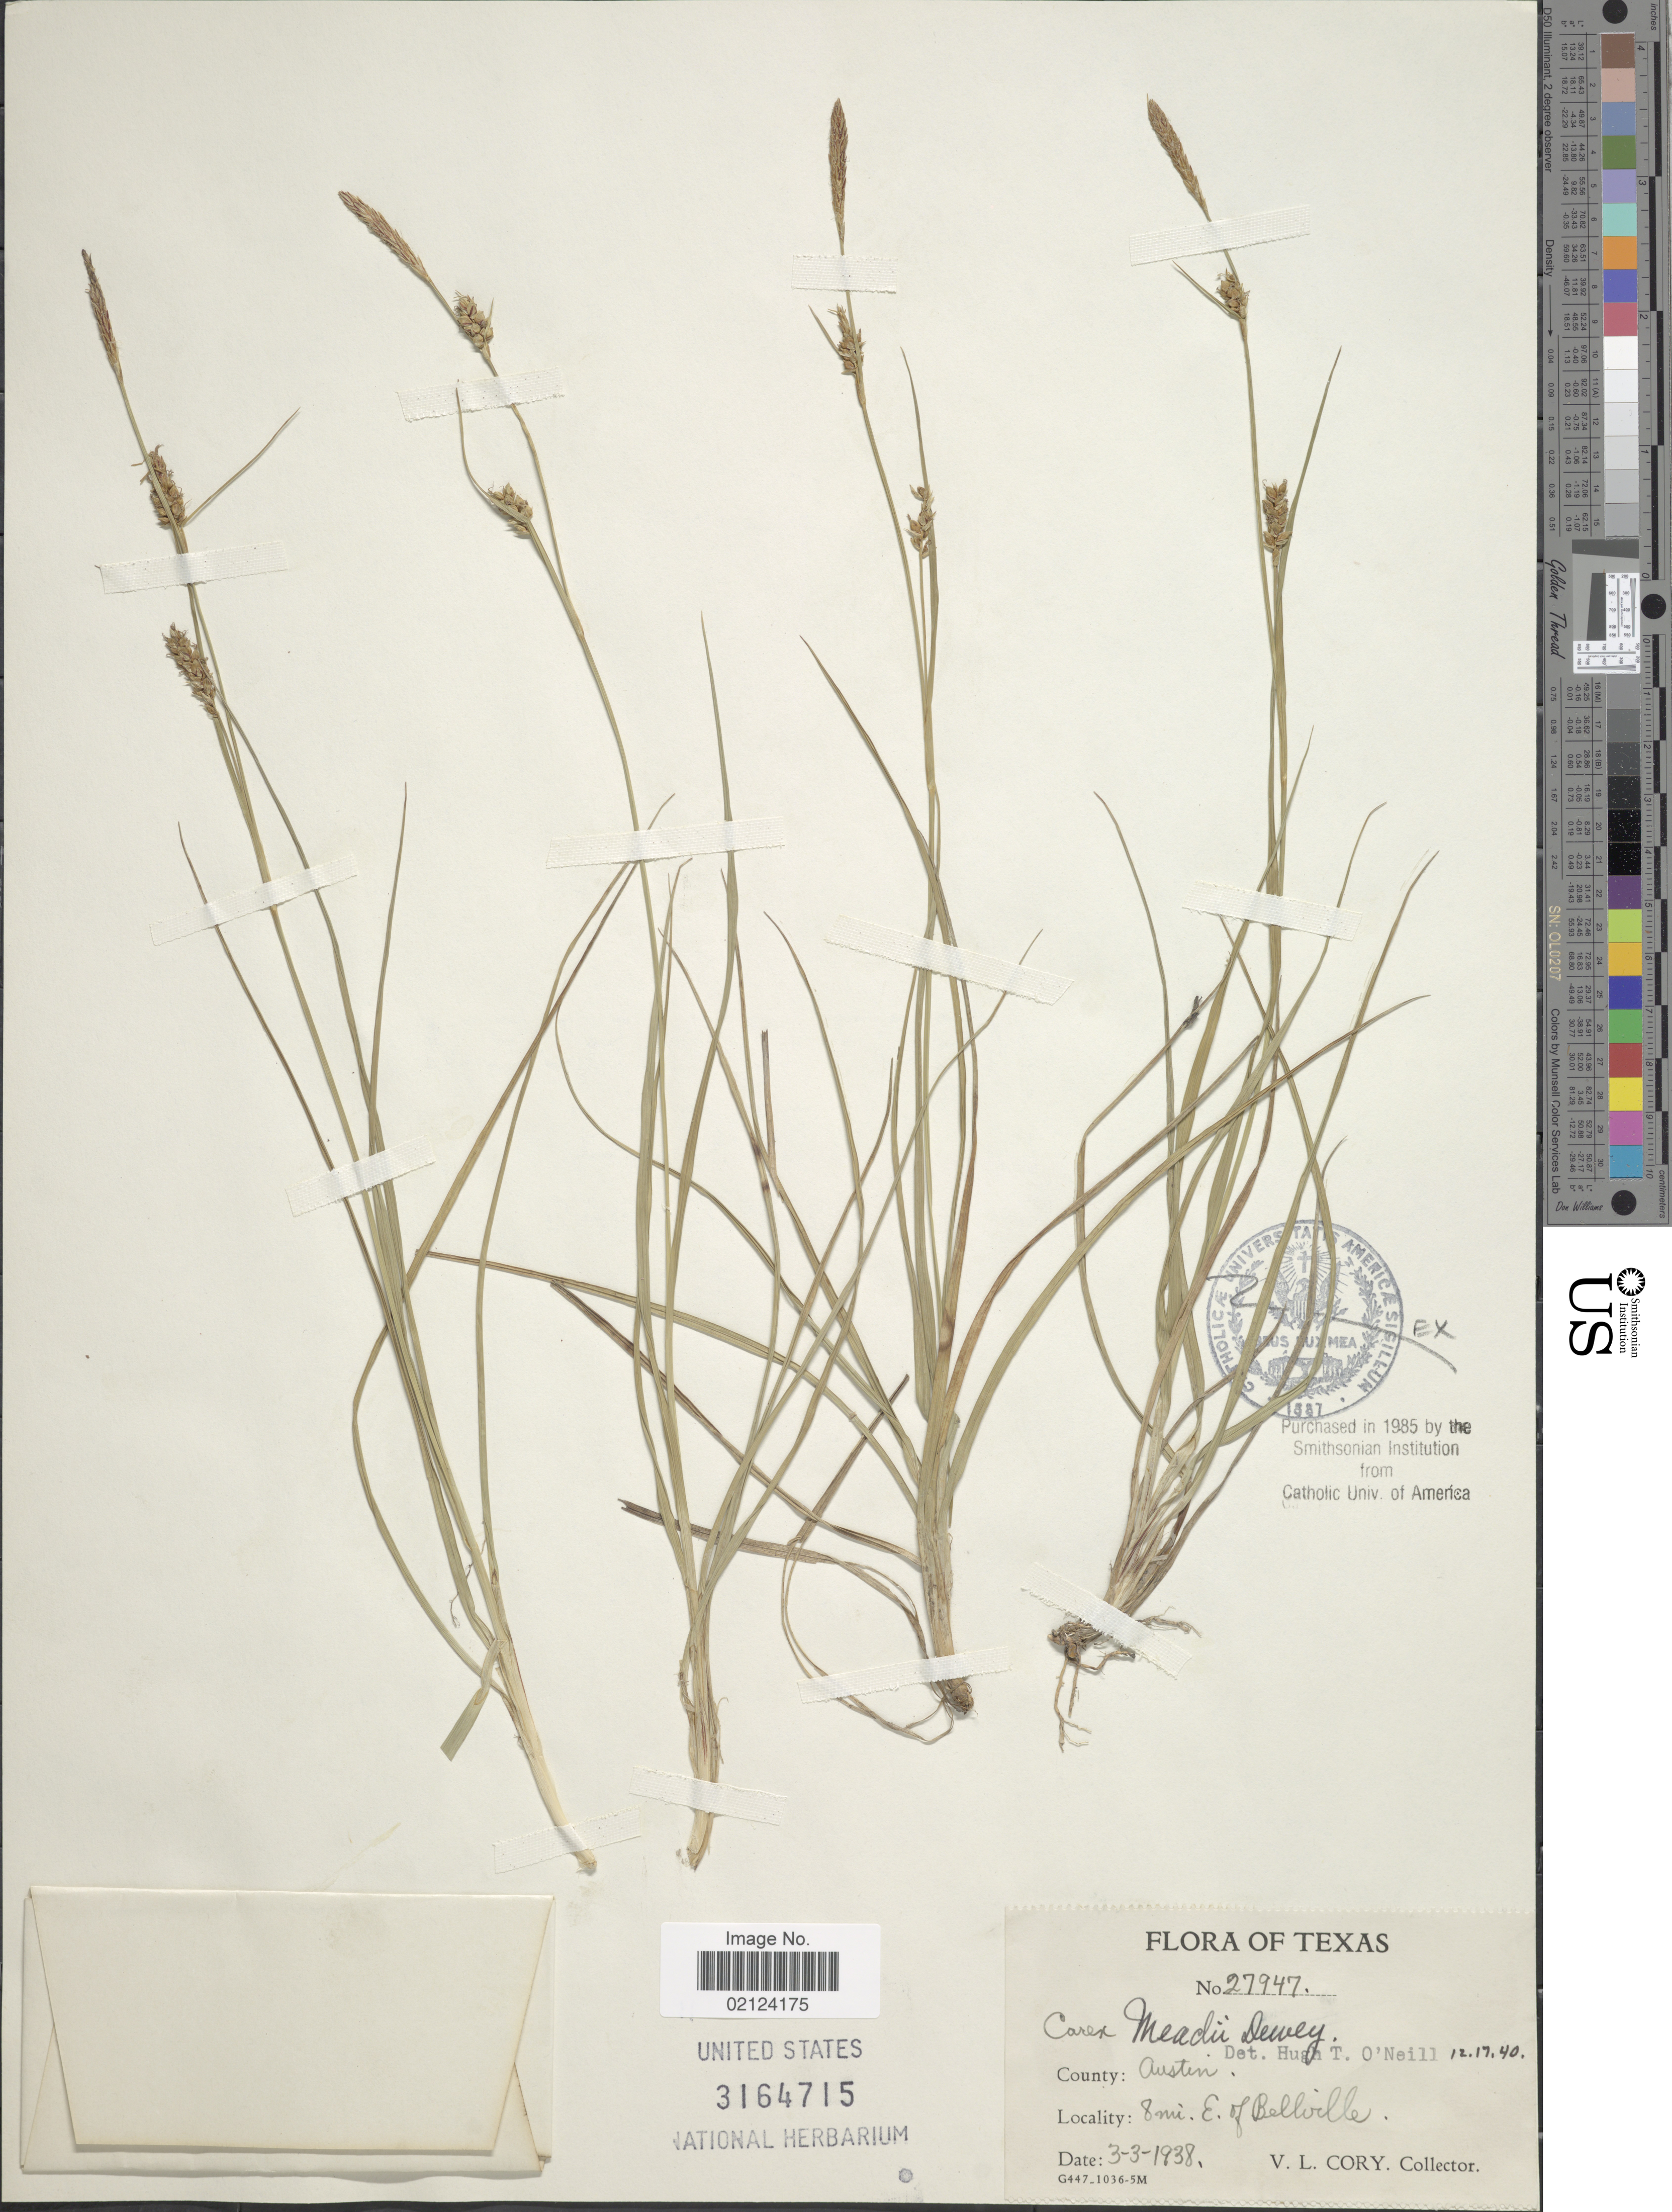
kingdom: Plantae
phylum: Tracheophyta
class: Liliopsida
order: Poales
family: Cyperaceae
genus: Carex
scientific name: Carex meadii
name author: Dewey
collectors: V. Cory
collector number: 27947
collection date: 1938-03-03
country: United States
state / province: Texas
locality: County: Austin. 8 mi. E. of Bellville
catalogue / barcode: US 3164715